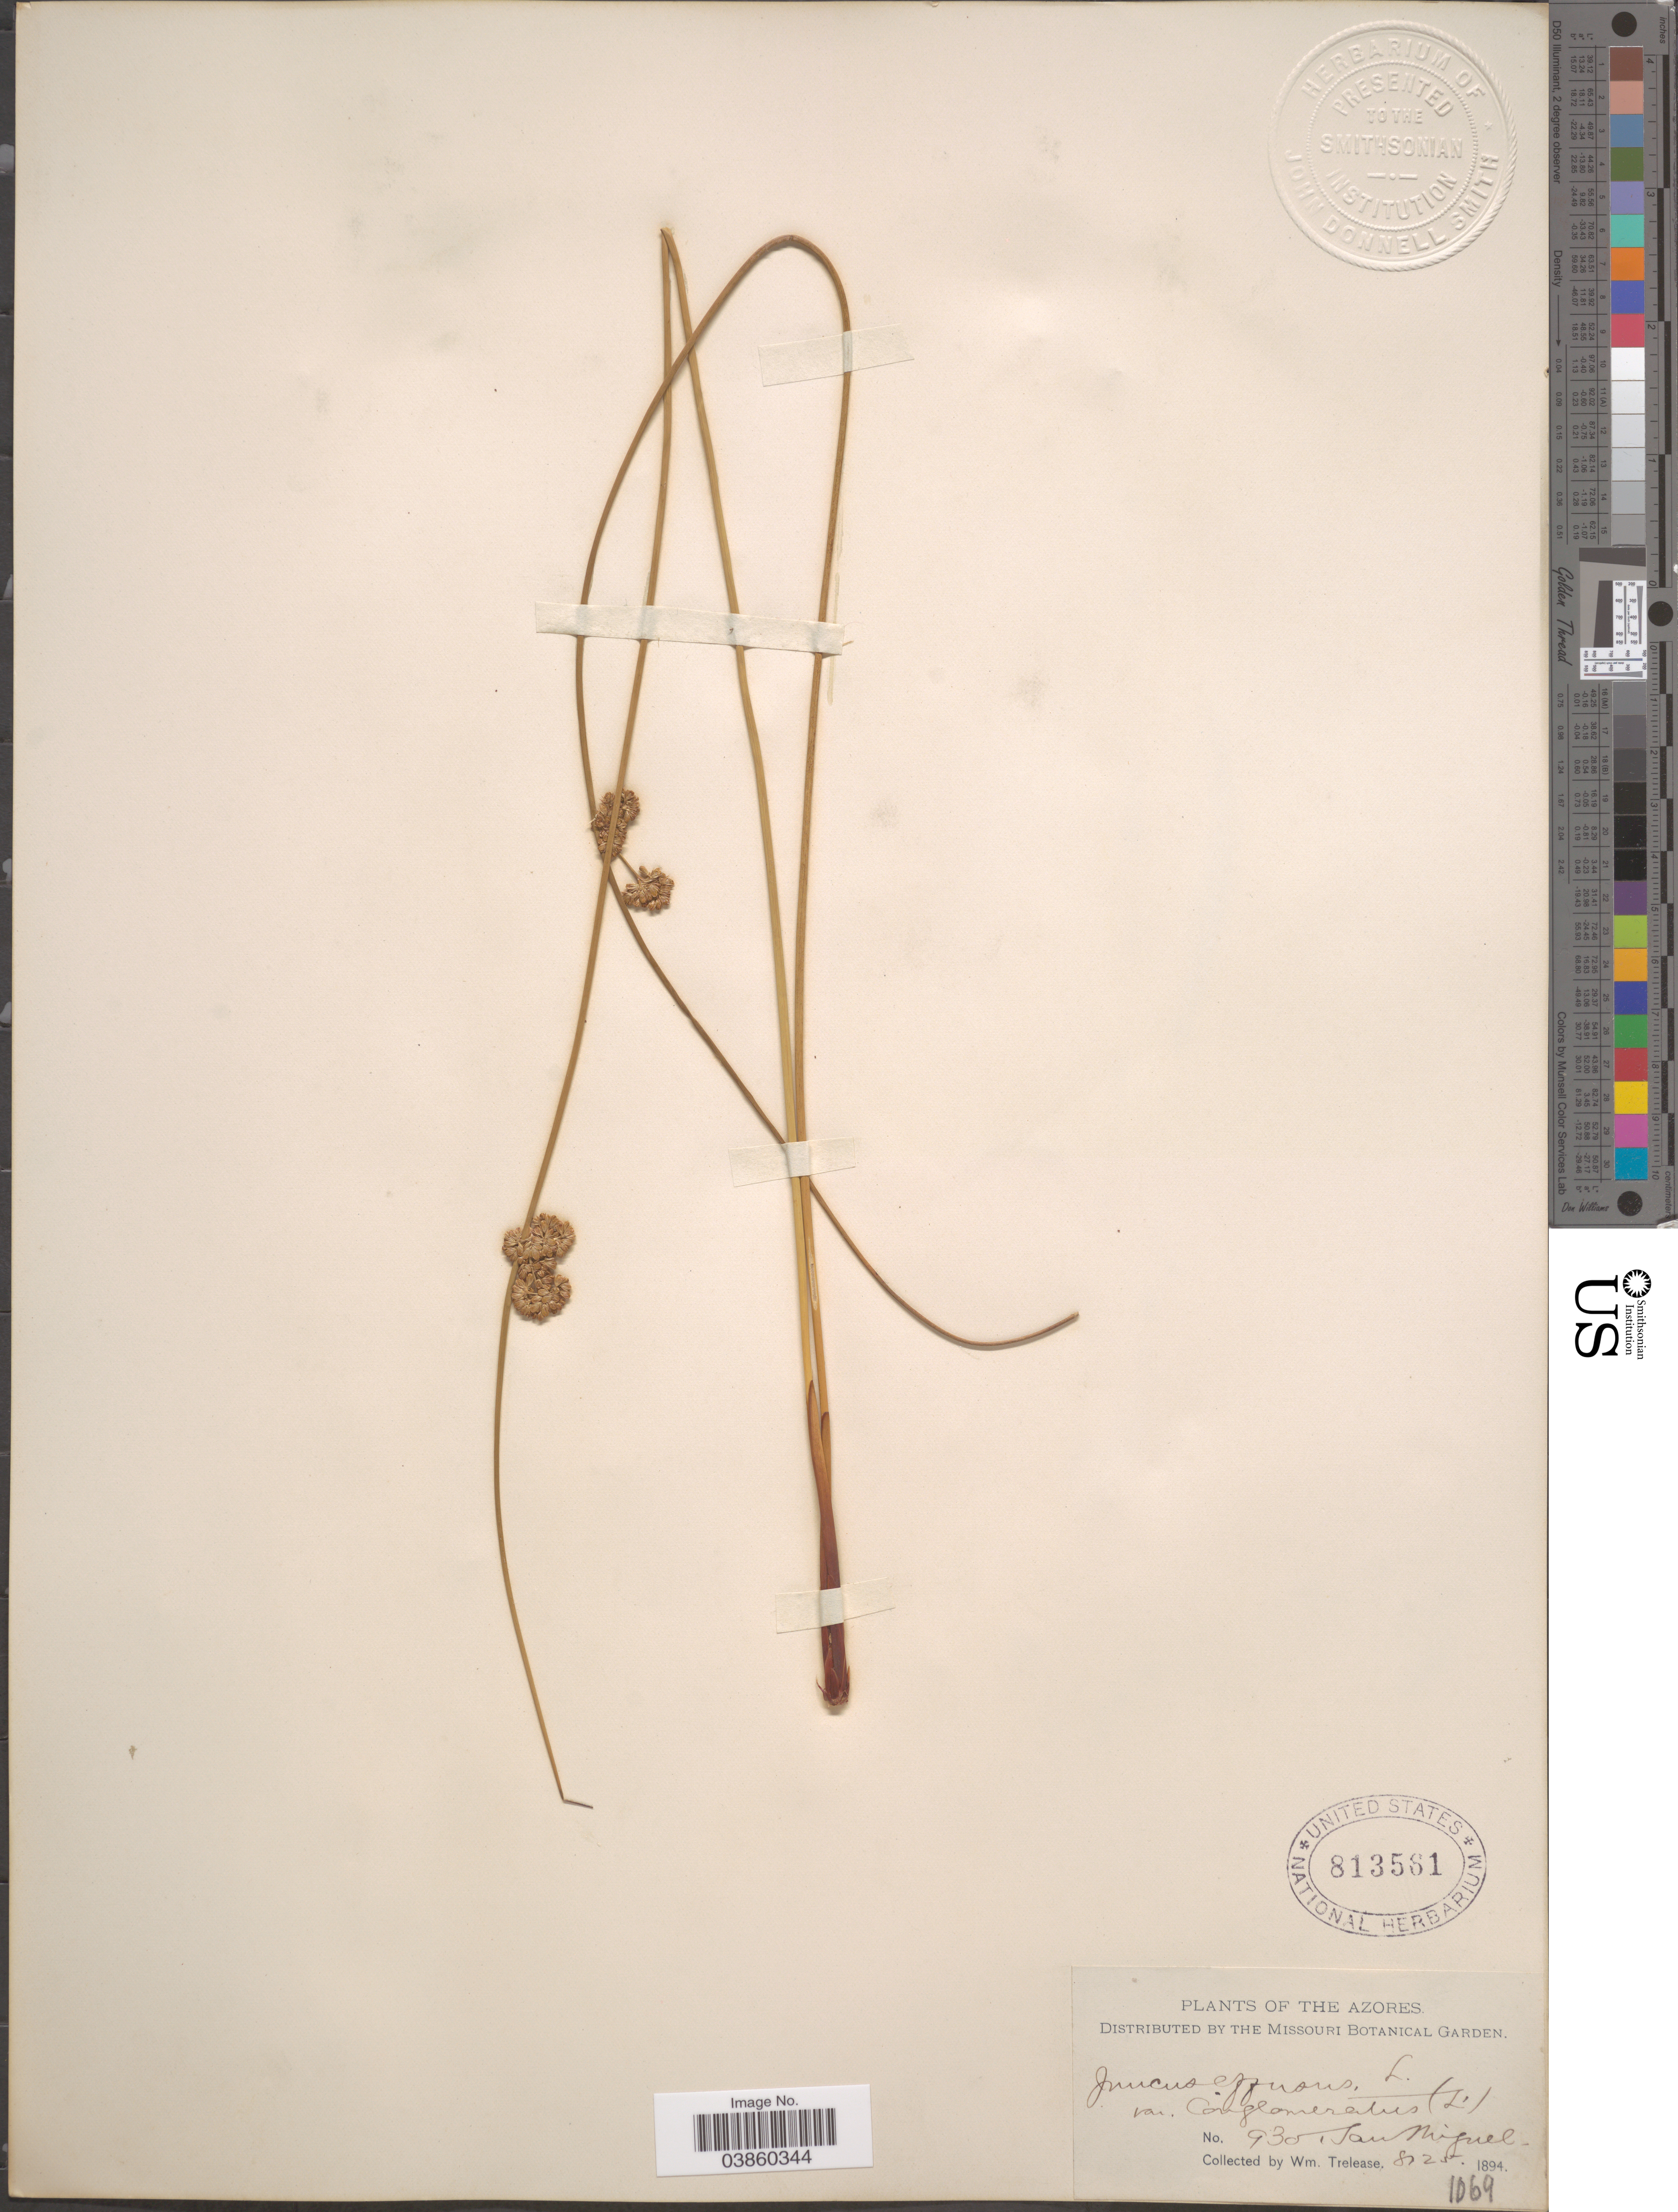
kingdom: Plantae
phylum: Tracheophyta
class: Liliopsida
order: Poales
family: Juncaceae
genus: Juncus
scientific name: Juncus effusus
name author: L.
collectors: W. Trelease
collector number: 930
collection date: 1894-08-25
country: Portugal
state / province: Azores (Aut. Reg.)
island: São Miguel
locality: The Azores. San Miguel.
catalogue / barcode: US 813561